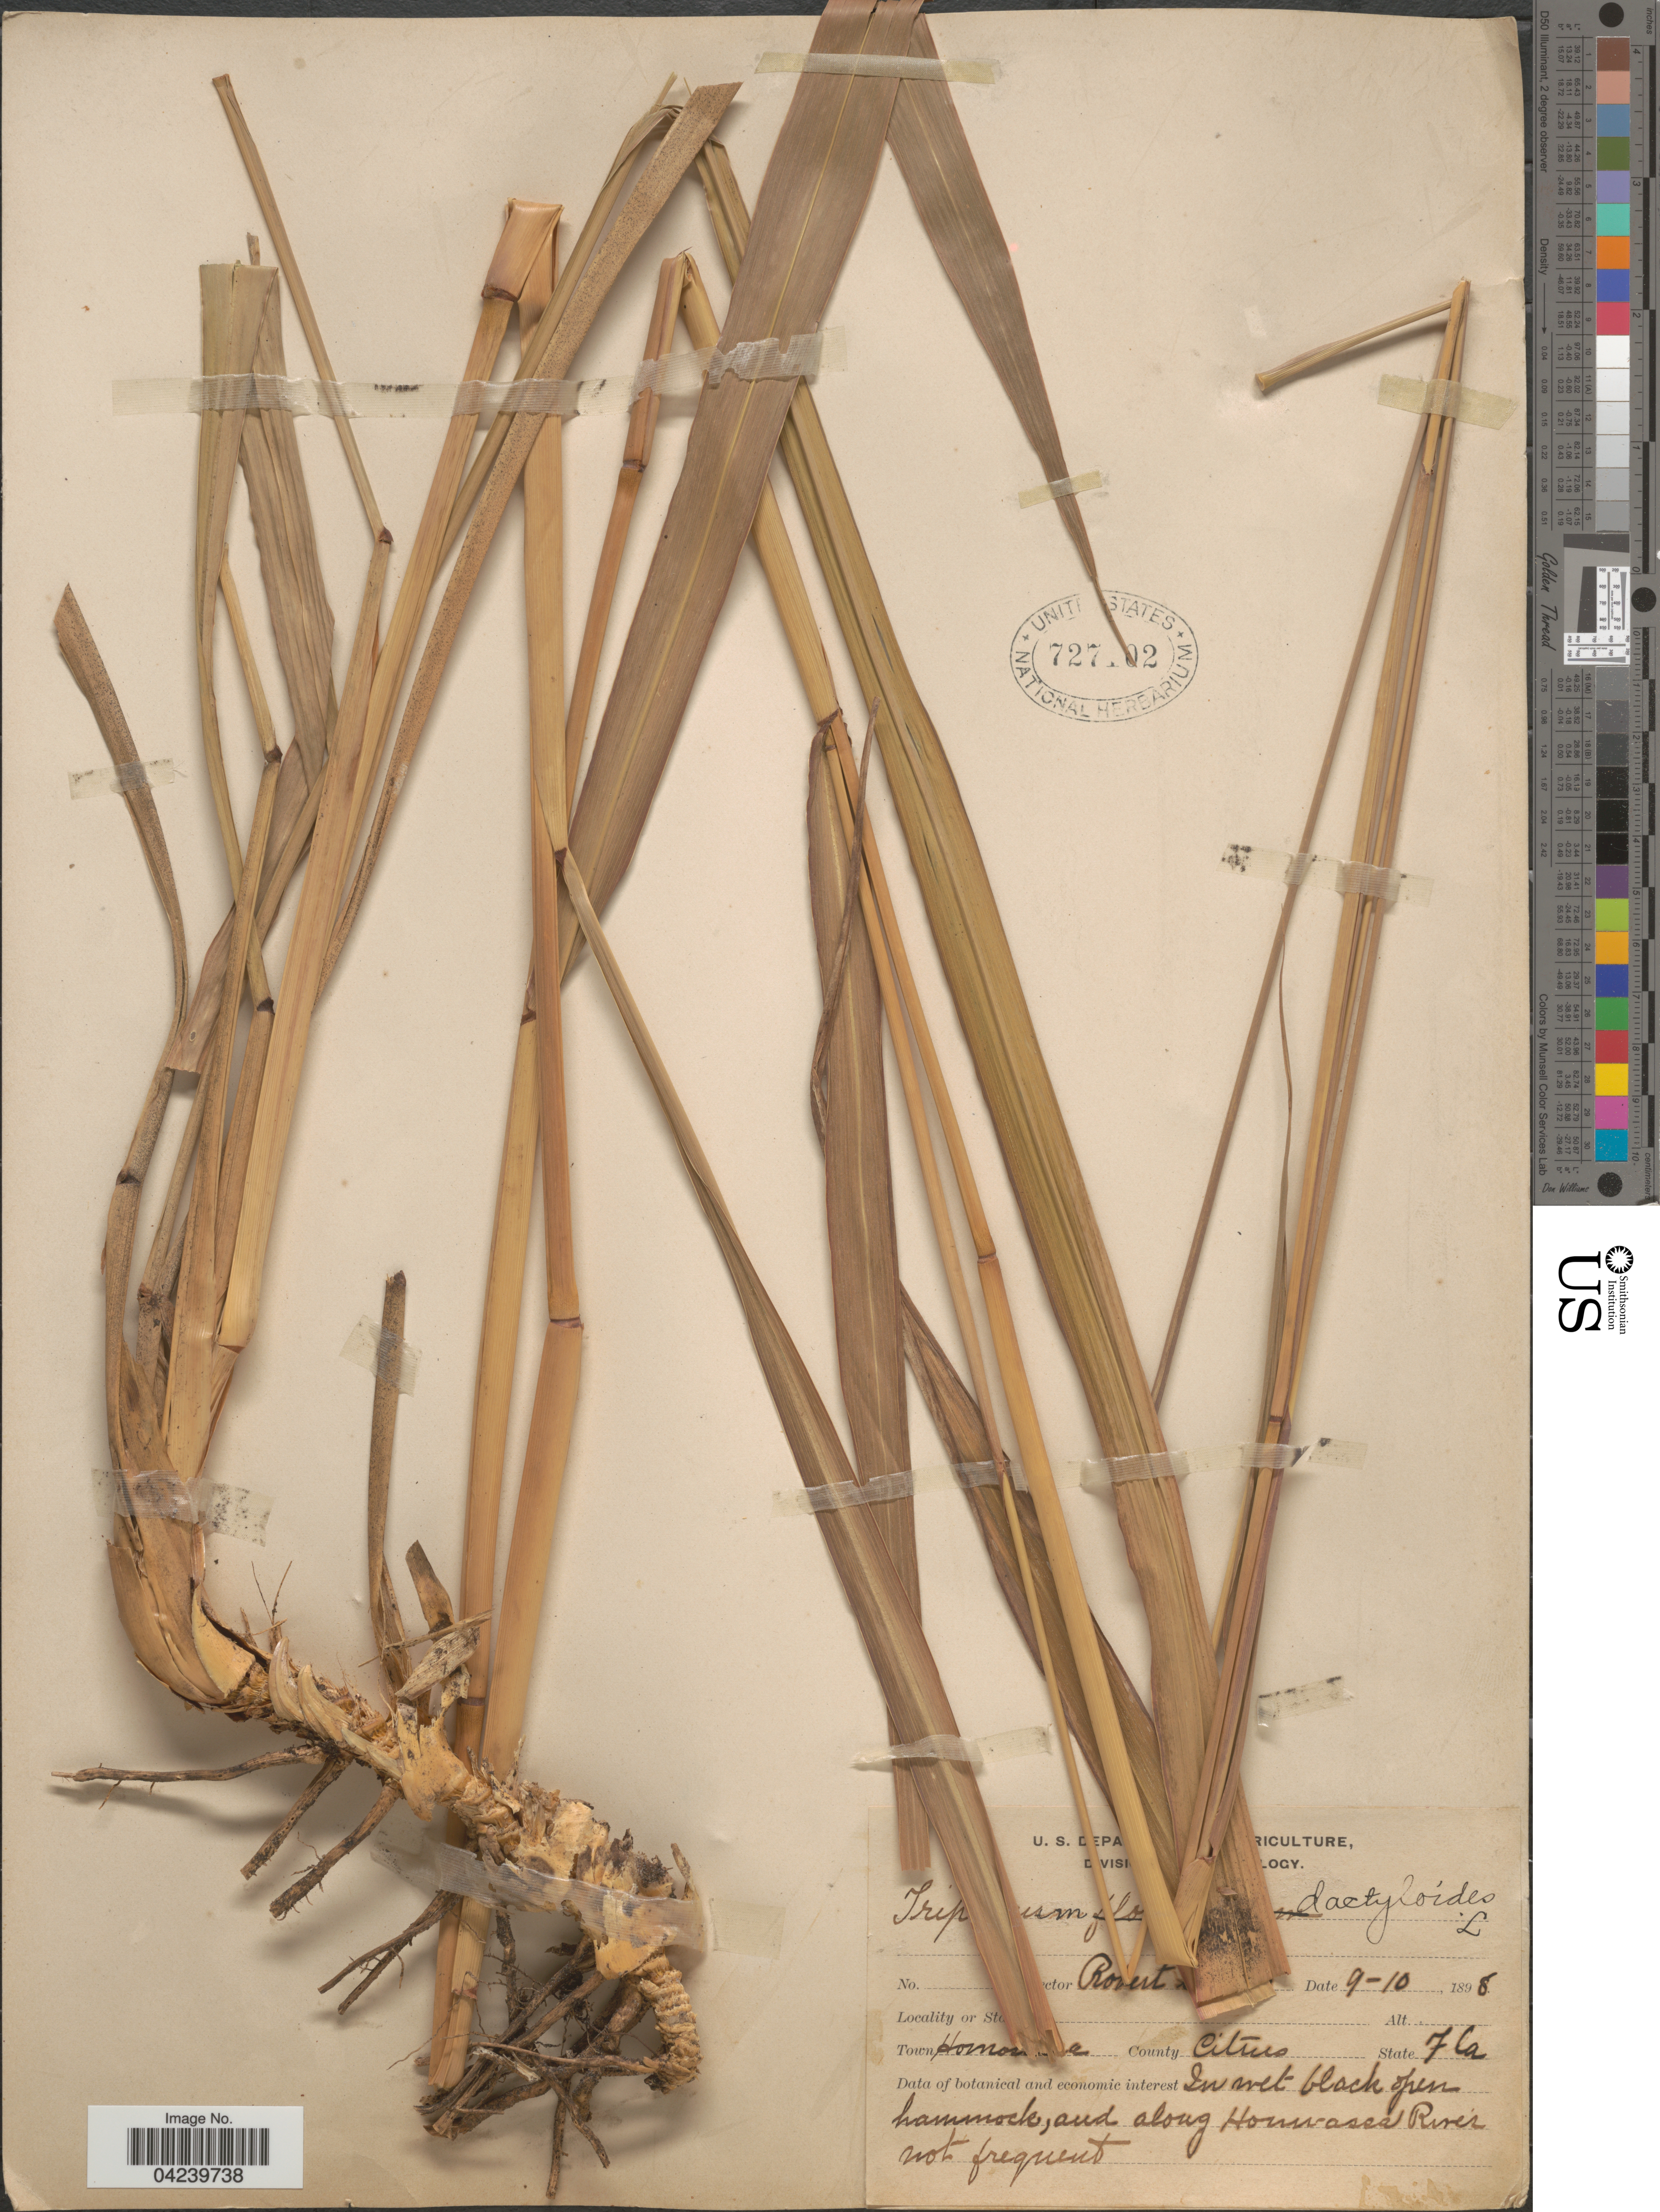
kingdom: Plantae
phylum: Tracheophyta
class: Liliopsida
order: Poales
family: Poaceae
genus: Tripsacum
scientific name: Tripsacum dactyloides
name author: (L.) L.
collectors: R. Combs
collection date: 1898-09-10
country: United States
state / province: Florida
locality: Town Homosassa. County Citrus. In wet black open hammock, and along Homosassa River.